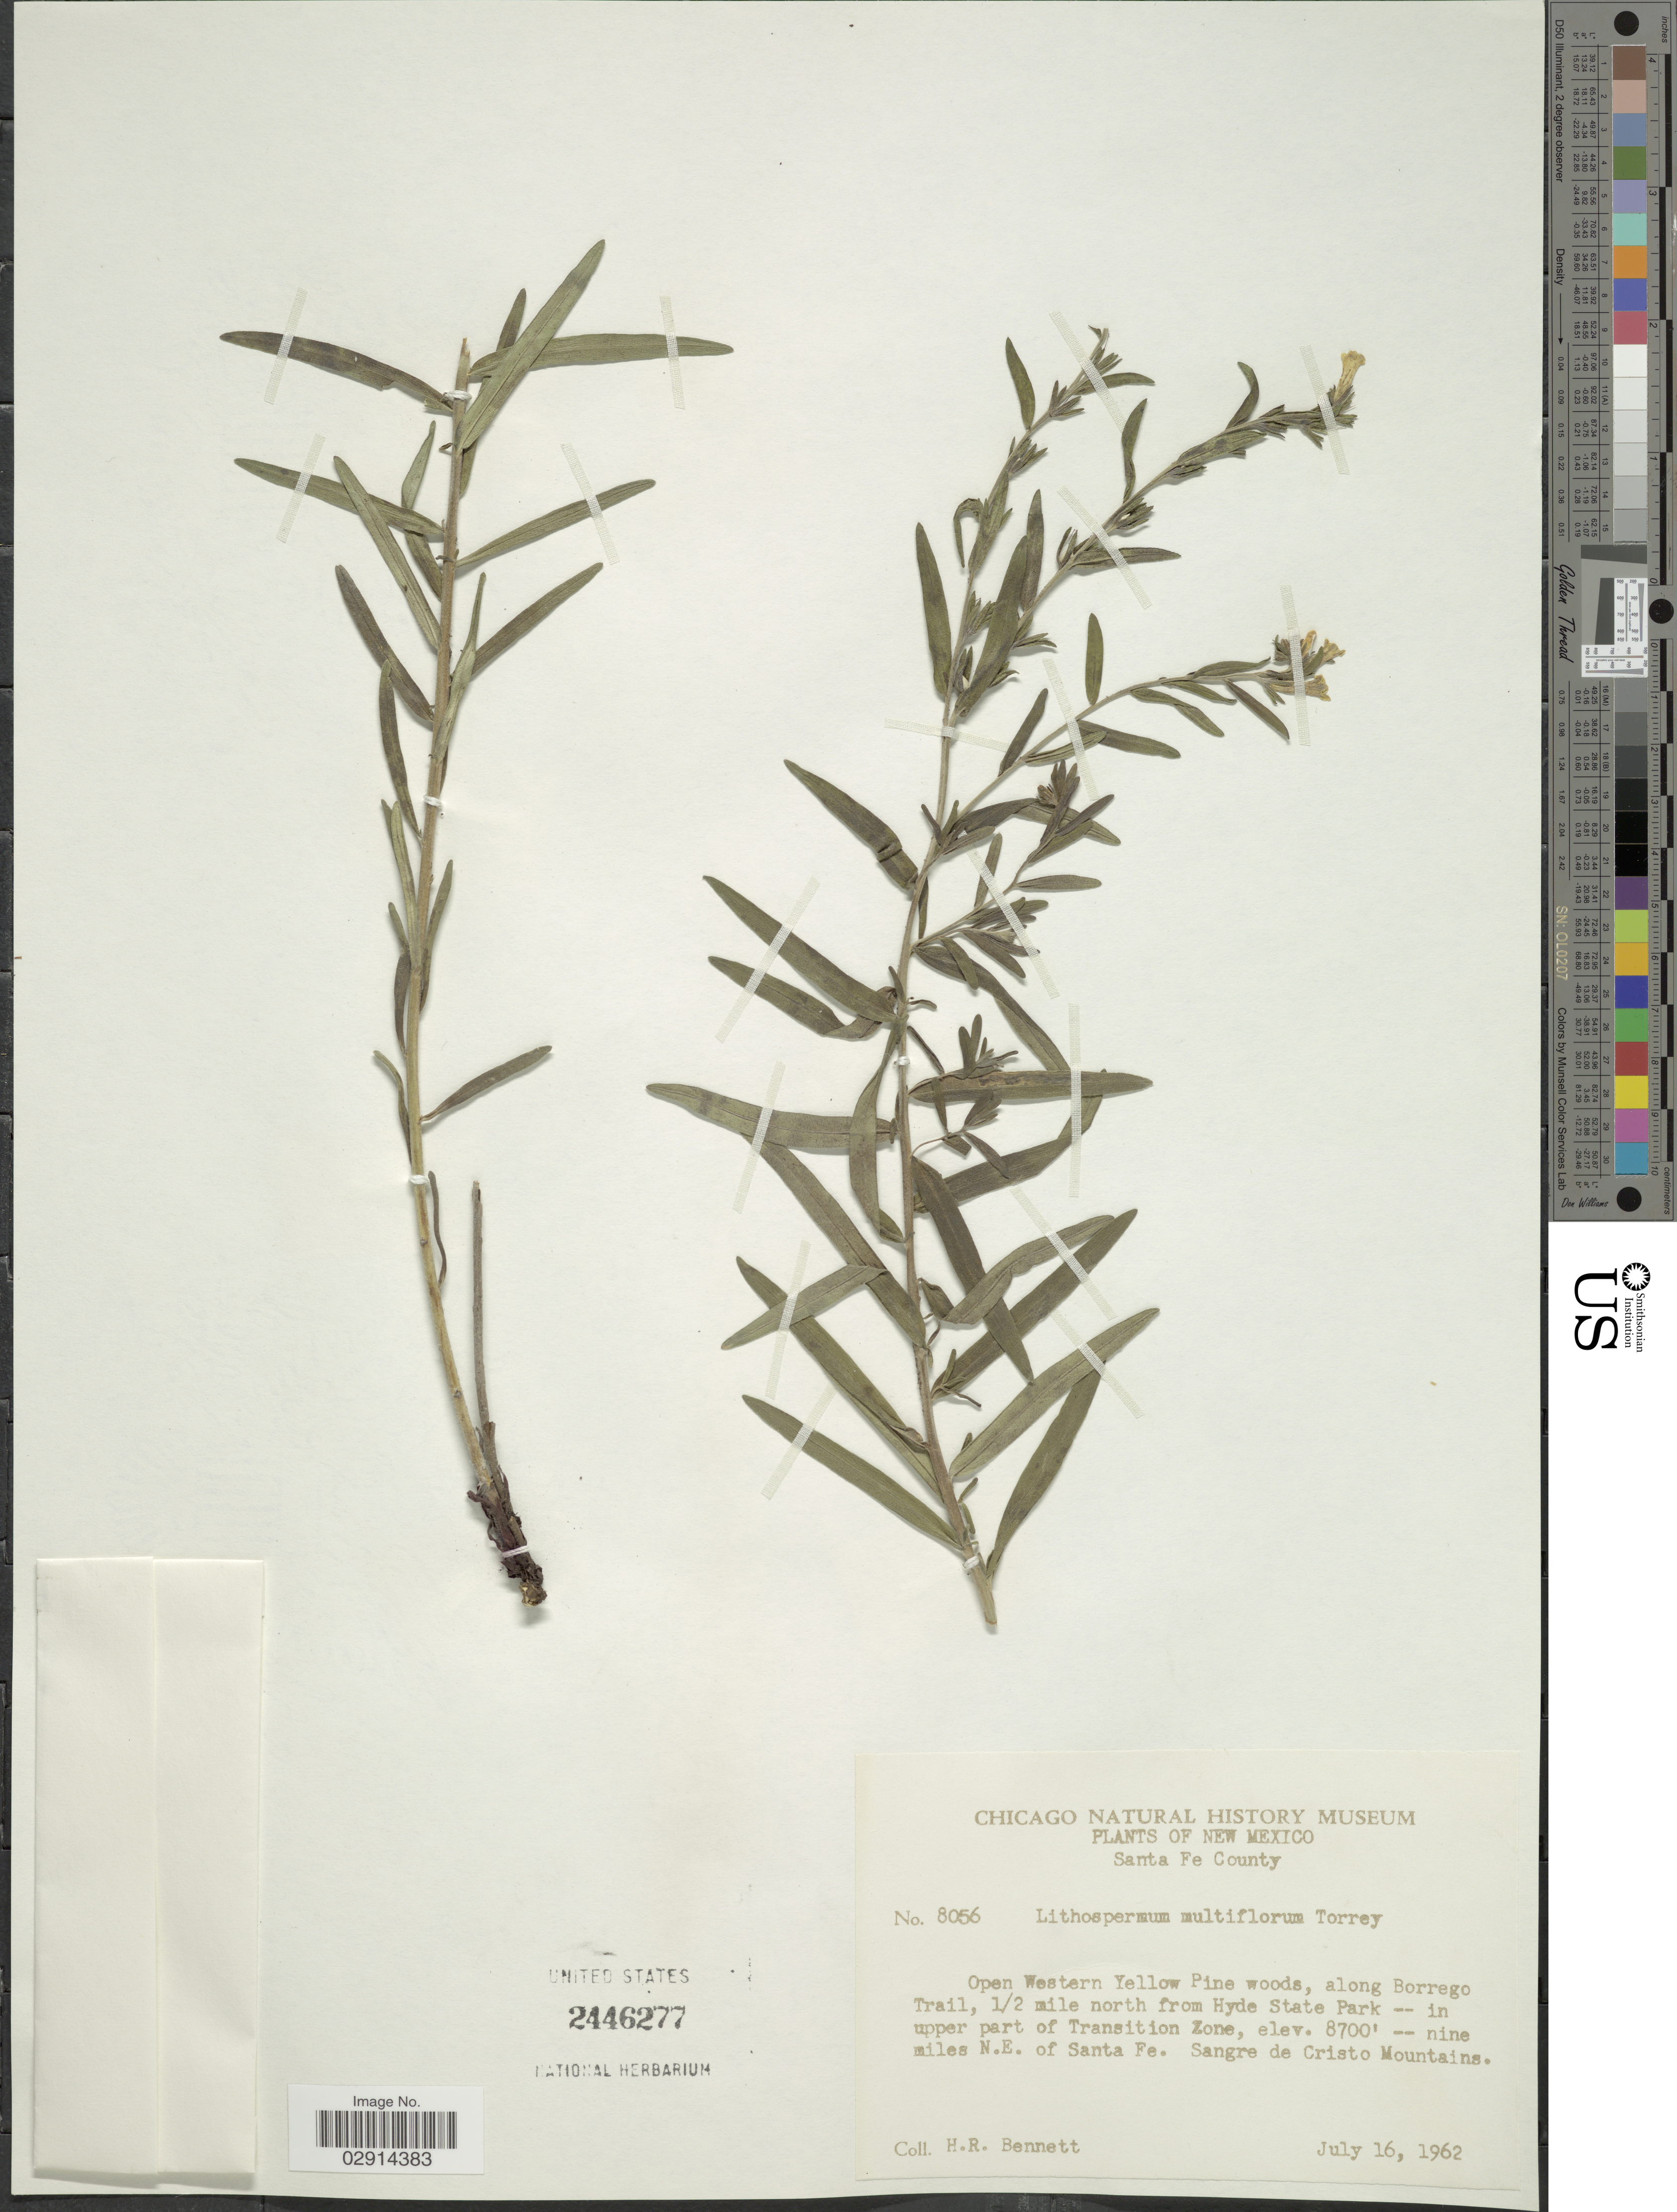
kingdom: Plantae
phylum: Tracheophyta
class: Magnoliopsida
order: Boraginales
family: Boraginaceae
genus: Lithospermum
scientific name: Lithospermum multiflorum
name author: Torr. ex A. Gray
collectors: H. R. Bennett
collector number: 8056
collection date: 1962-07-16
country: United States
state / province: New Mexico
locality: Santa Fe County, Open Western Yellow Pine woods, along Borrego Trail, ½ mile north from Hyde State Park -- in upper part of Trasition Zone, nine miles N.E. of Santa Fe. Sangre de Cristo Mountains.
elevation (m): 2652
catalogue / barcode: US 2446277